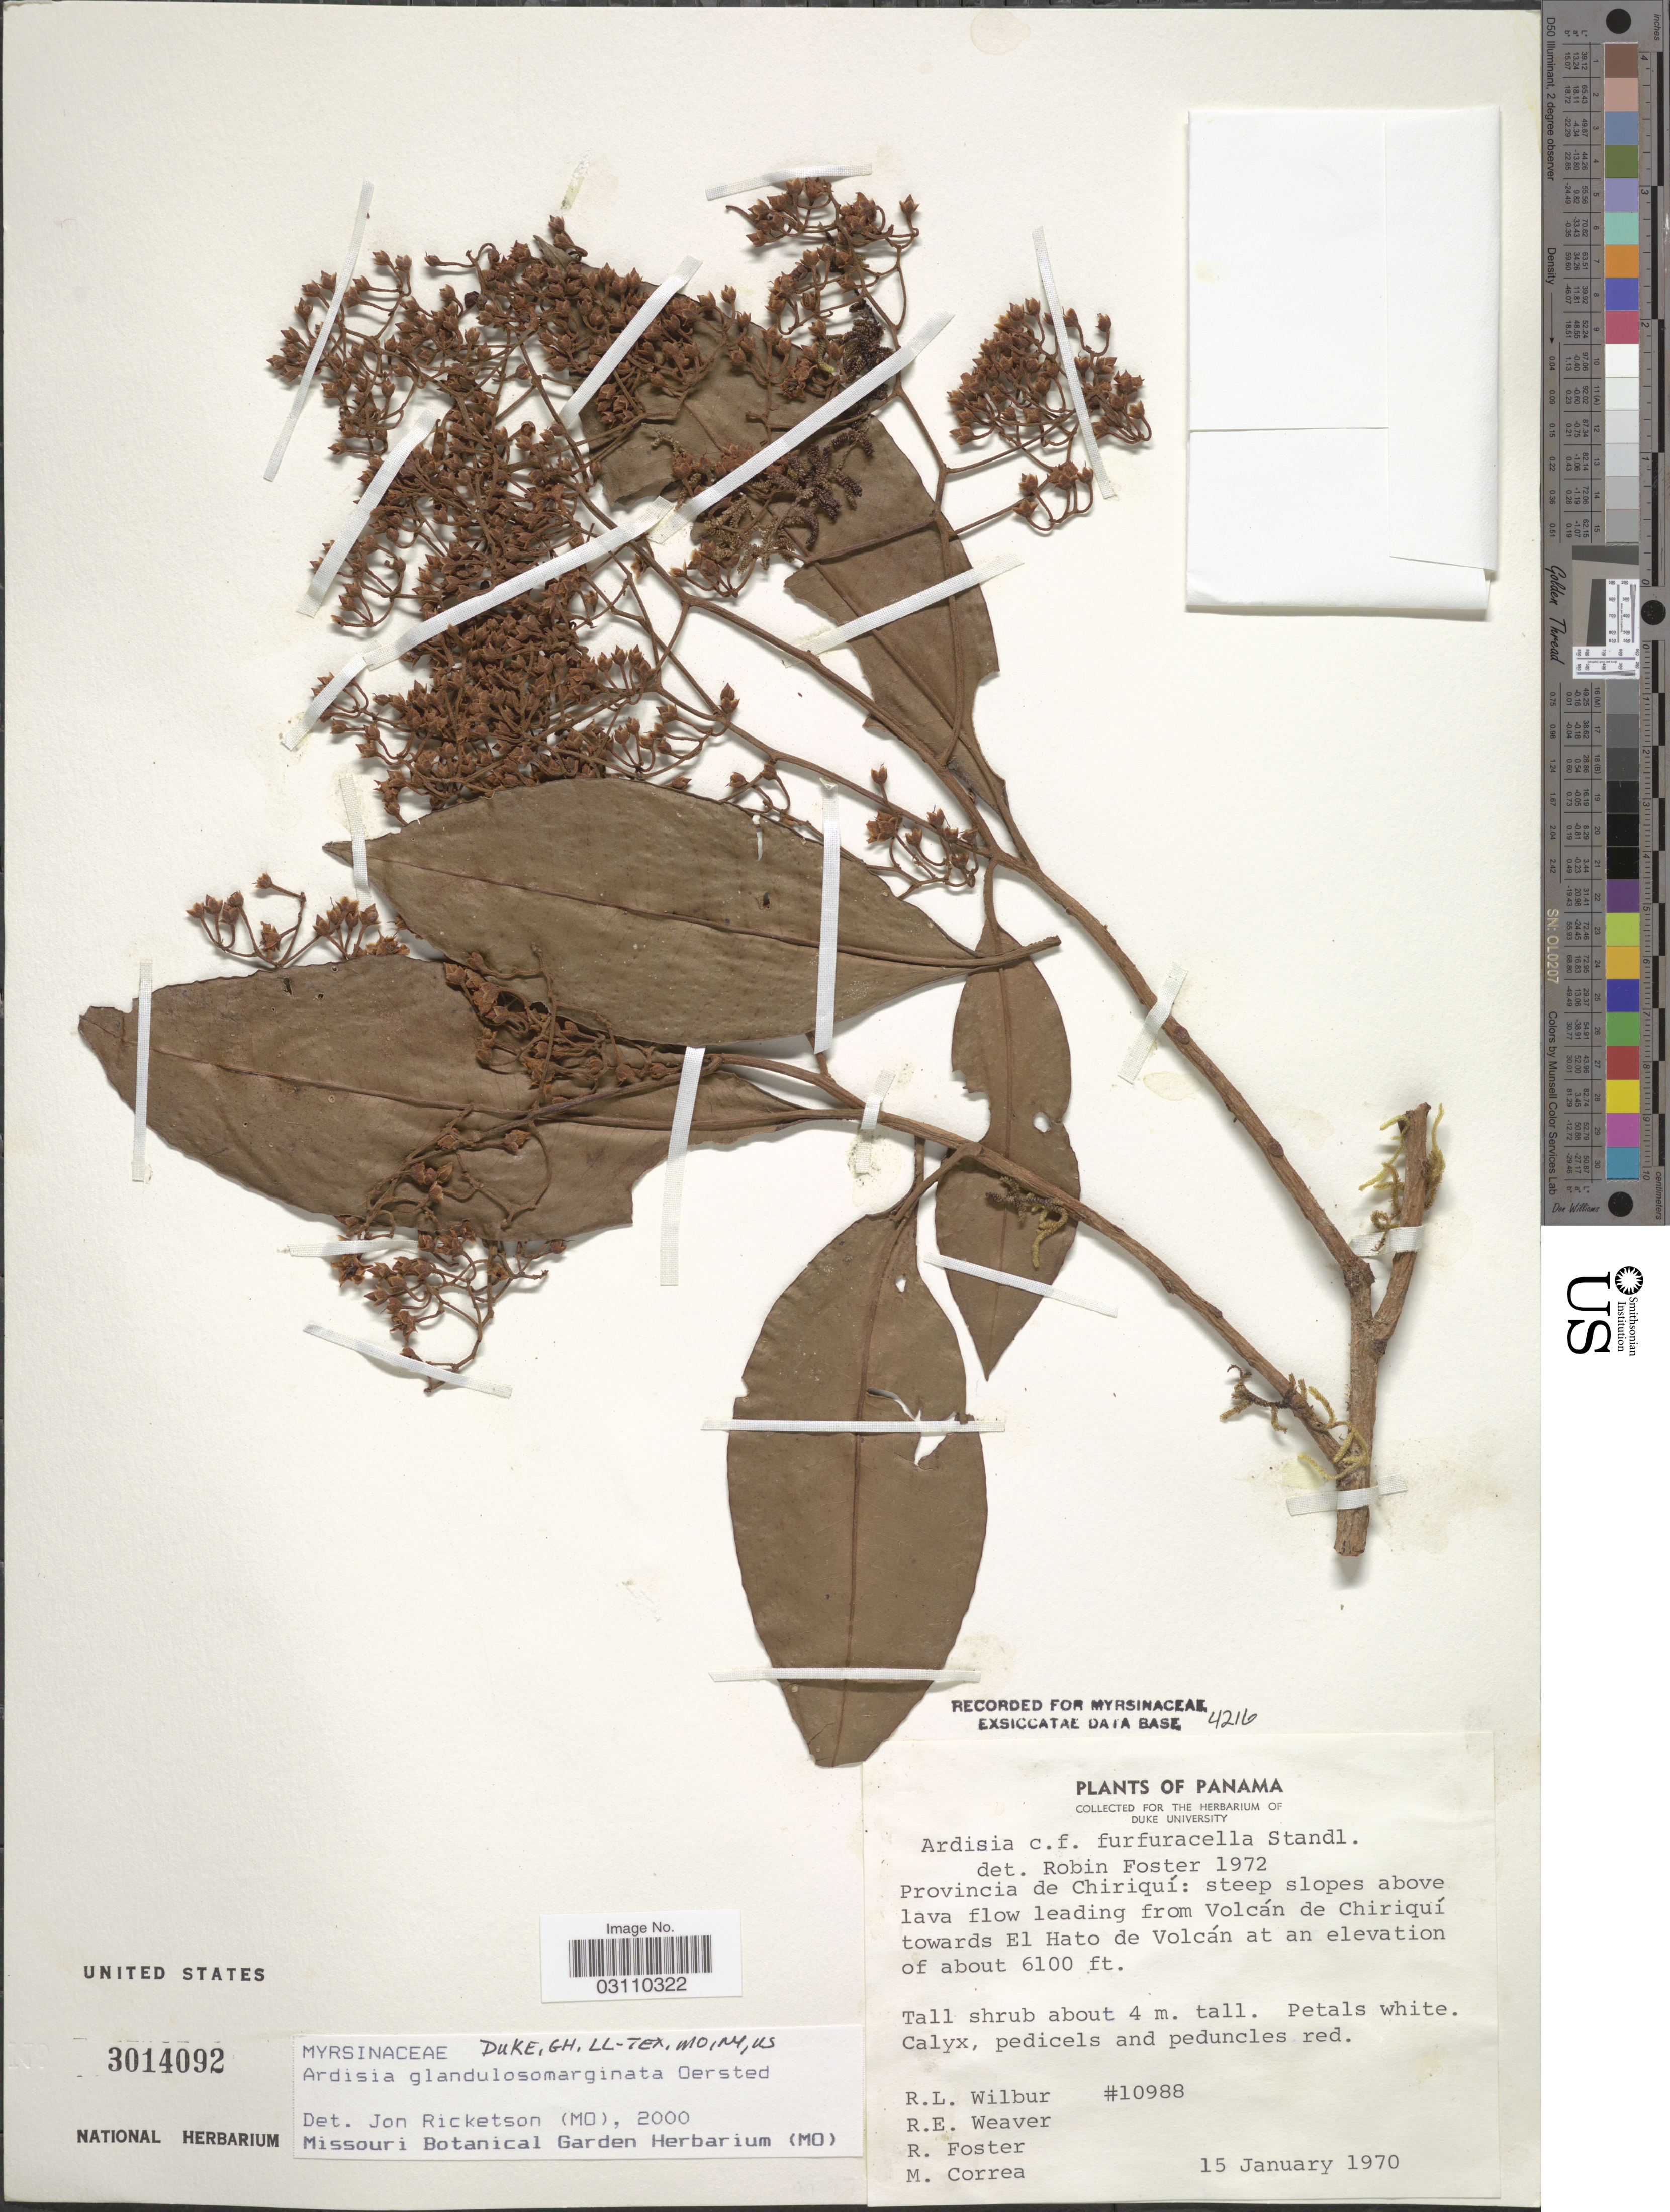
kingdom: Plantae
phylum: Tracheophyta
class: Magnoliopsida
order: Ericales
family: Primulaceae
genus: Ardisia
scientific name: Ardisia glandulosa-marginata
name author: Oerst.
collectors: R. L. Wilbur, R. E. Weaver, R. Foster & M. Correa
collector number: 10988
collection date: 1970-01-15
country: Panama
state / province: Chiriqui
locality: Steep slopes above lava flow leading from Volcán de Chiriquí towards El Hato de Volcán.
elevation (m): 1859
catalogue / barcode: US 3014092